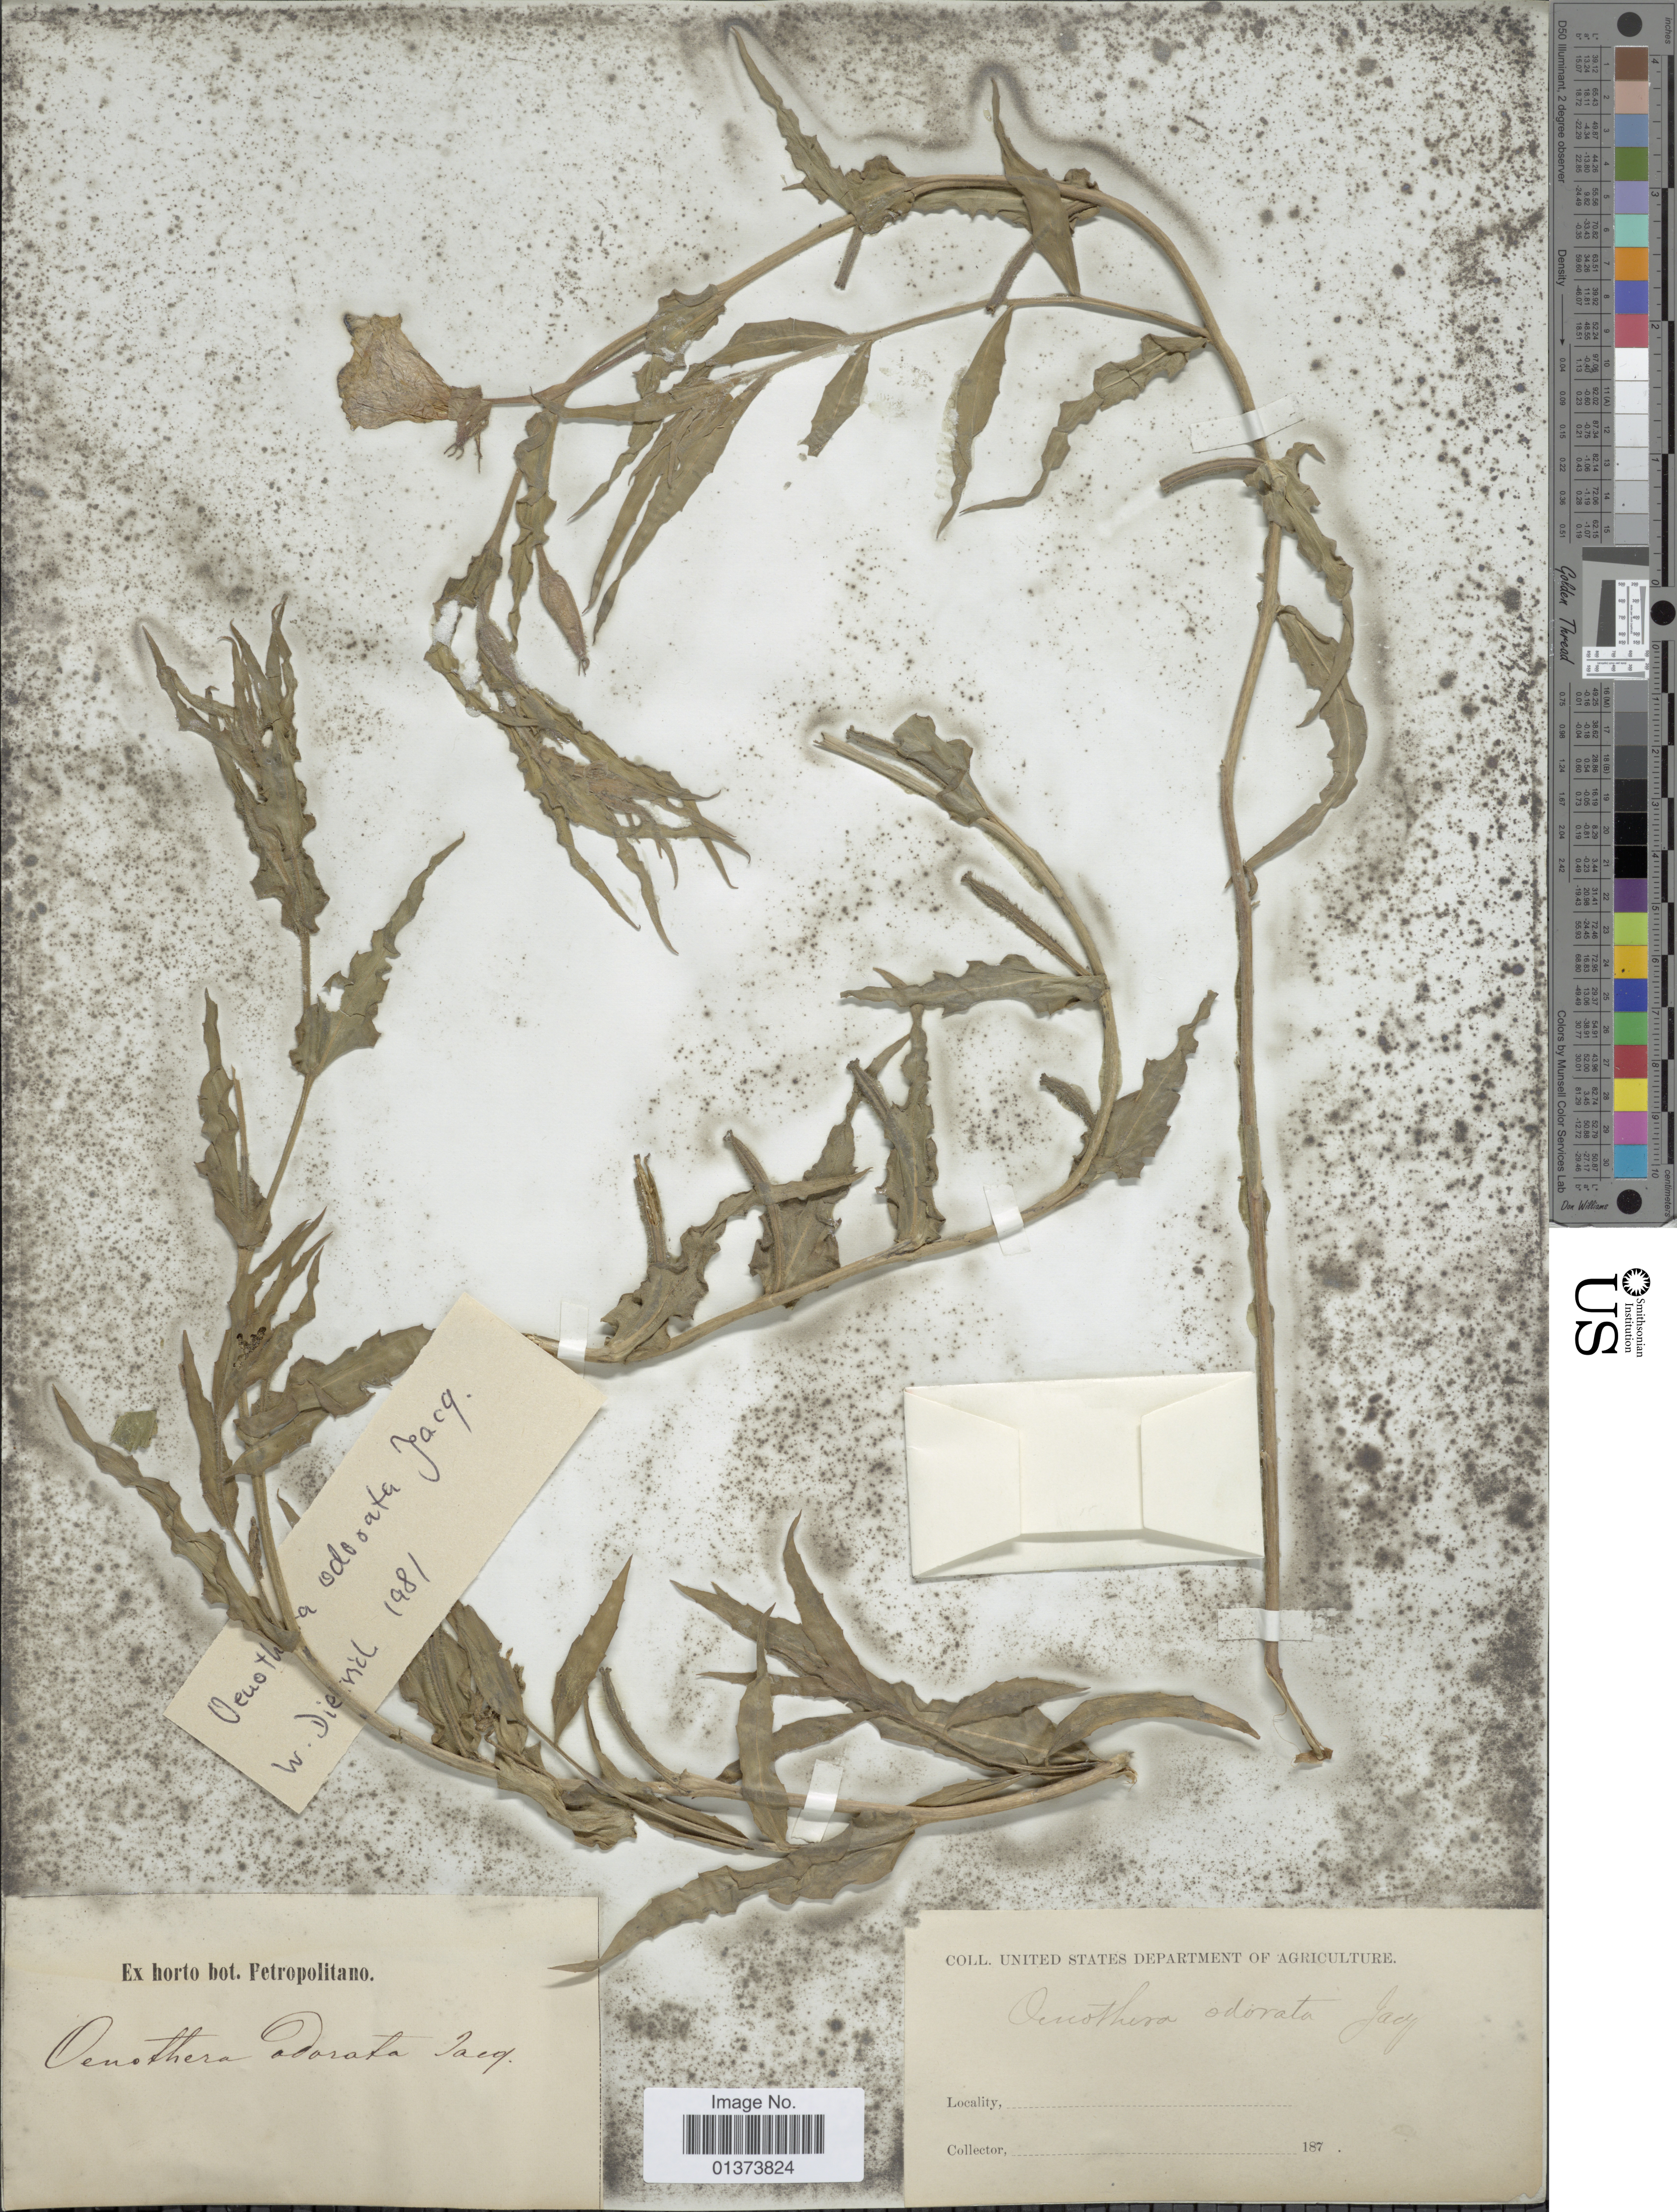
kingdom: Plantae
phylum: Tracheophyta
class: Magnoliopsida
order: Myrtales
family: Onagraceae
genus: Oenothera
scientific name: Oenothera odorata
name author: Jacq.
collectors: ex Horto Bot. Petropolitano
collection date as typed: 187